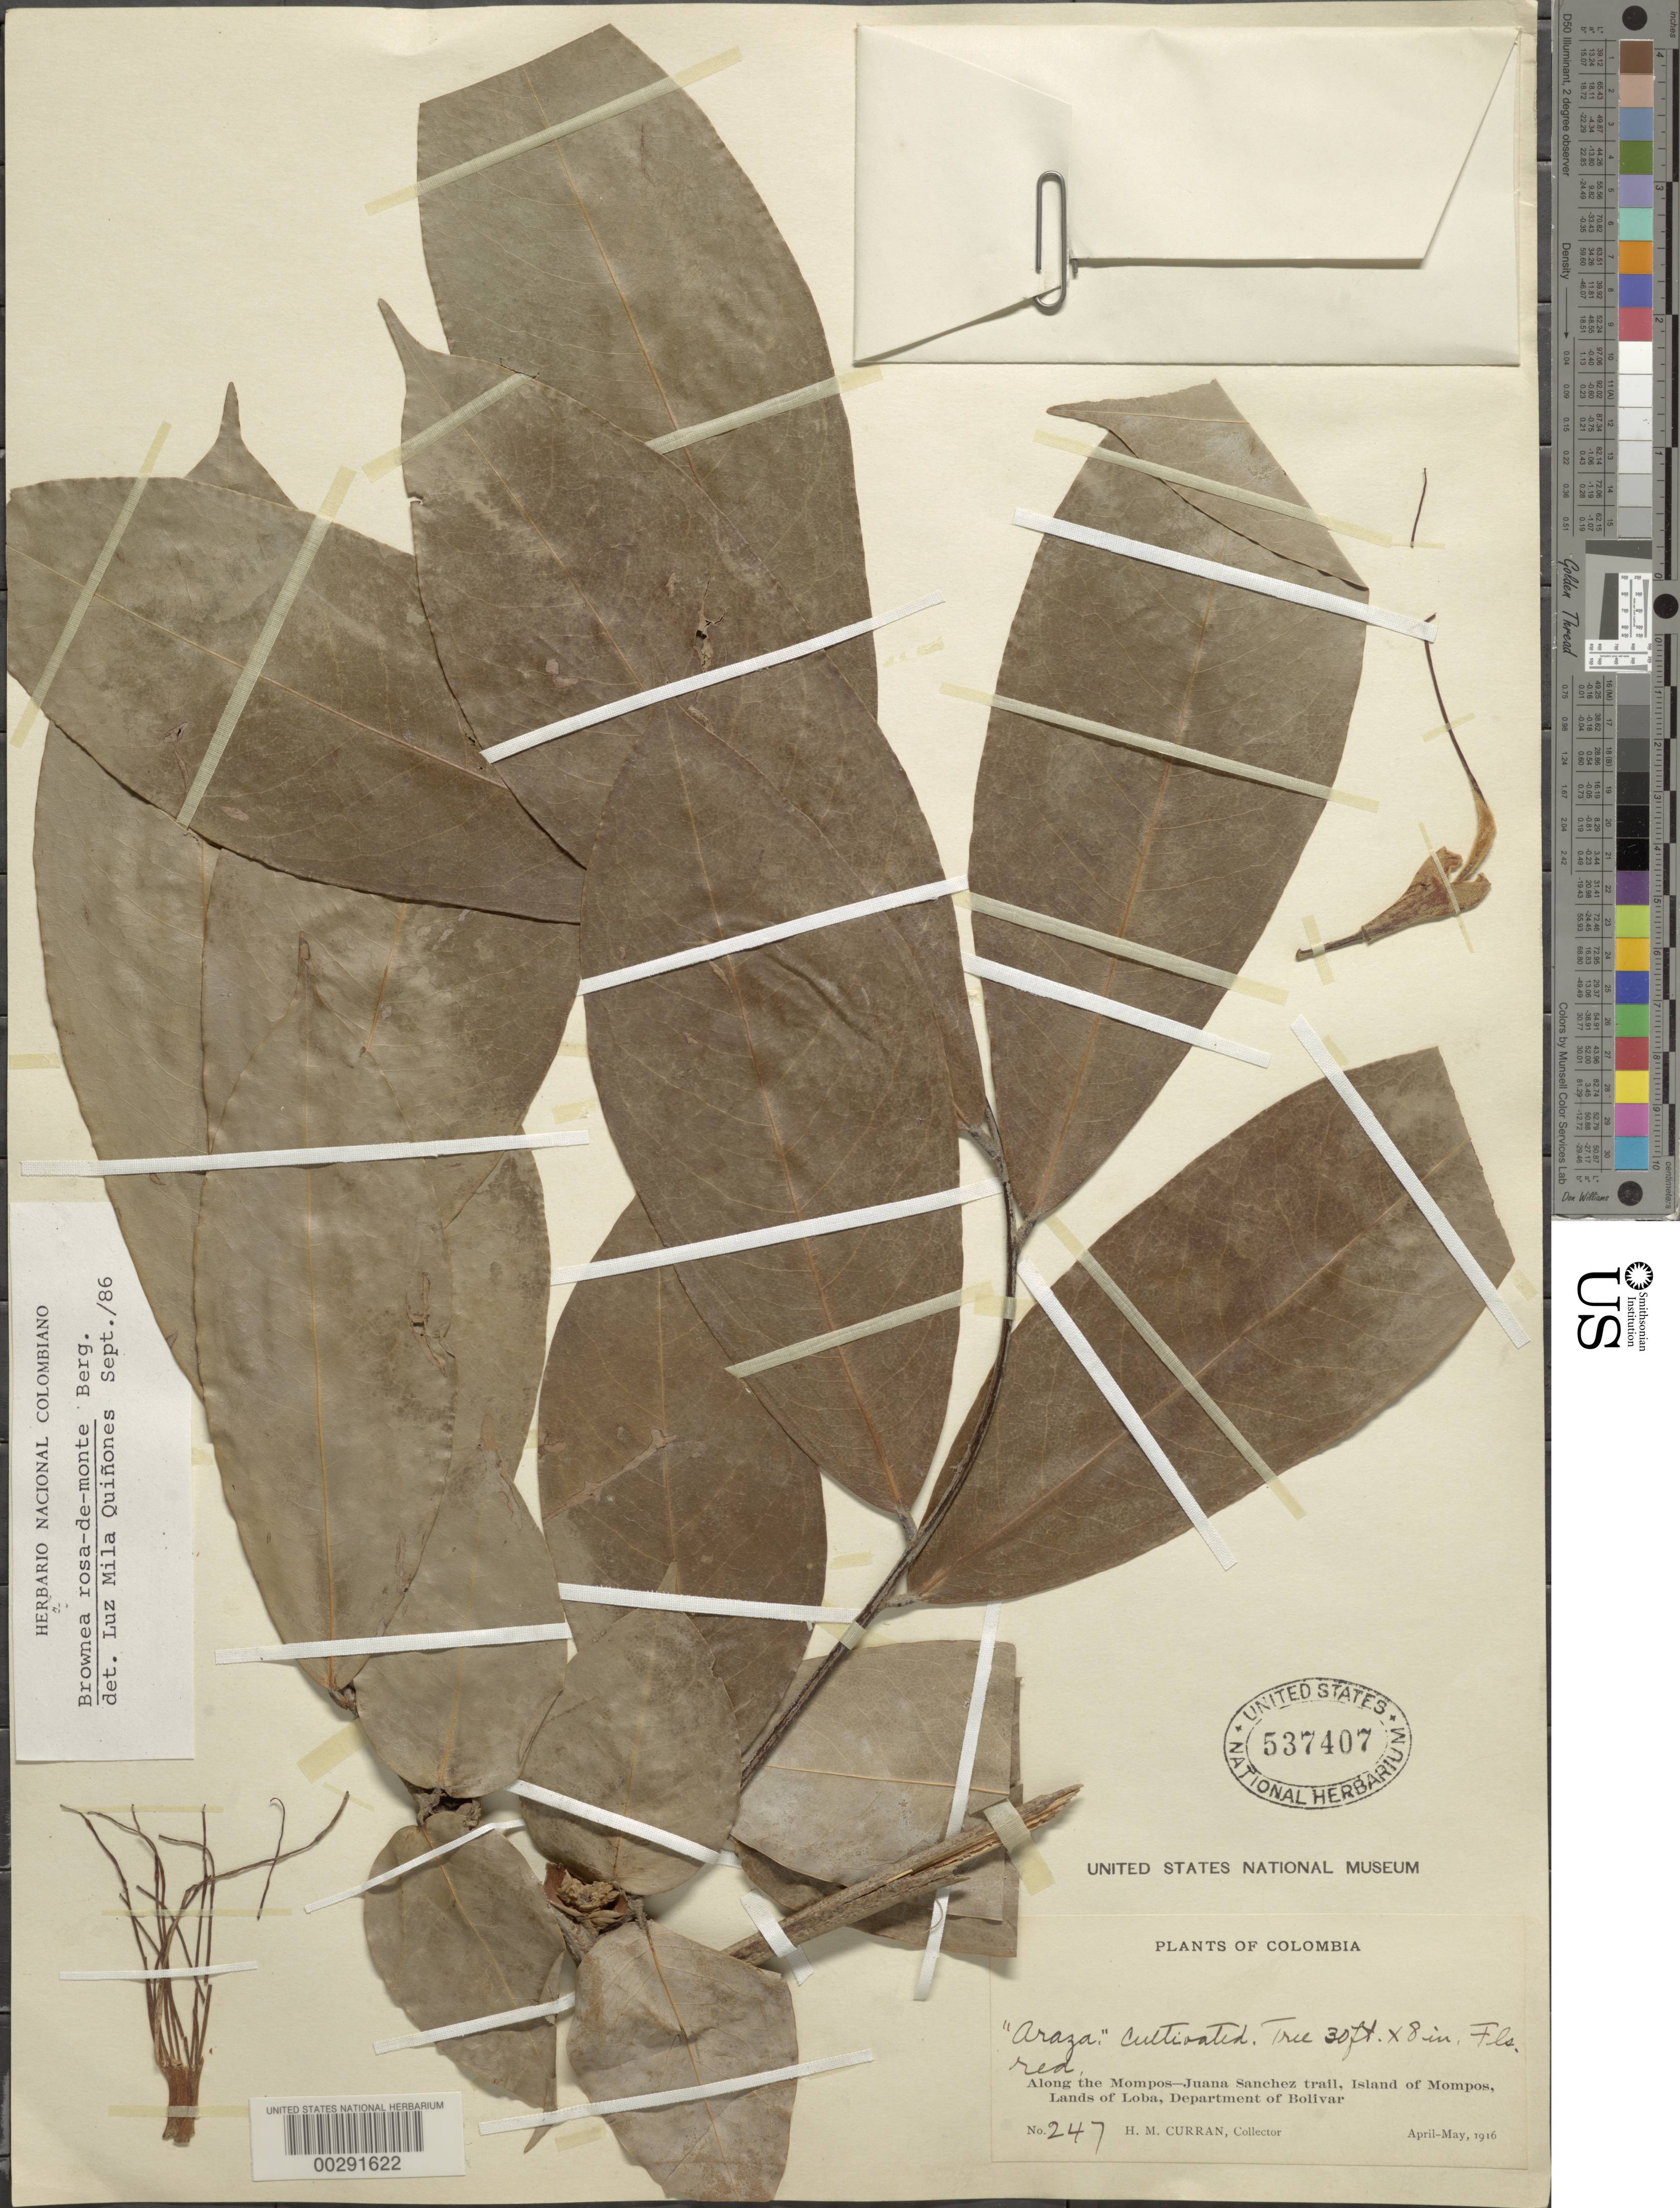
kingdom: Plantae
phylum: Tracheophyta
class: Magnoliopsida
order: Fabales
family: Fabaceae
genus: Brownea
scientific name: Brownea rosa-de-monte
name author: P.J. Bergius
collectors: H. M. Curran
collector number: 247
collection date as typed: Apr 1916 to -- May 1916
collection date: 1916-04/1916-05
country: Colombia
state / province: Bolívar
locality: Along the Mompos-Juana Sanchez Trail, Island of Mompos, Lands of Loba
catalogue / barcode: US 537407